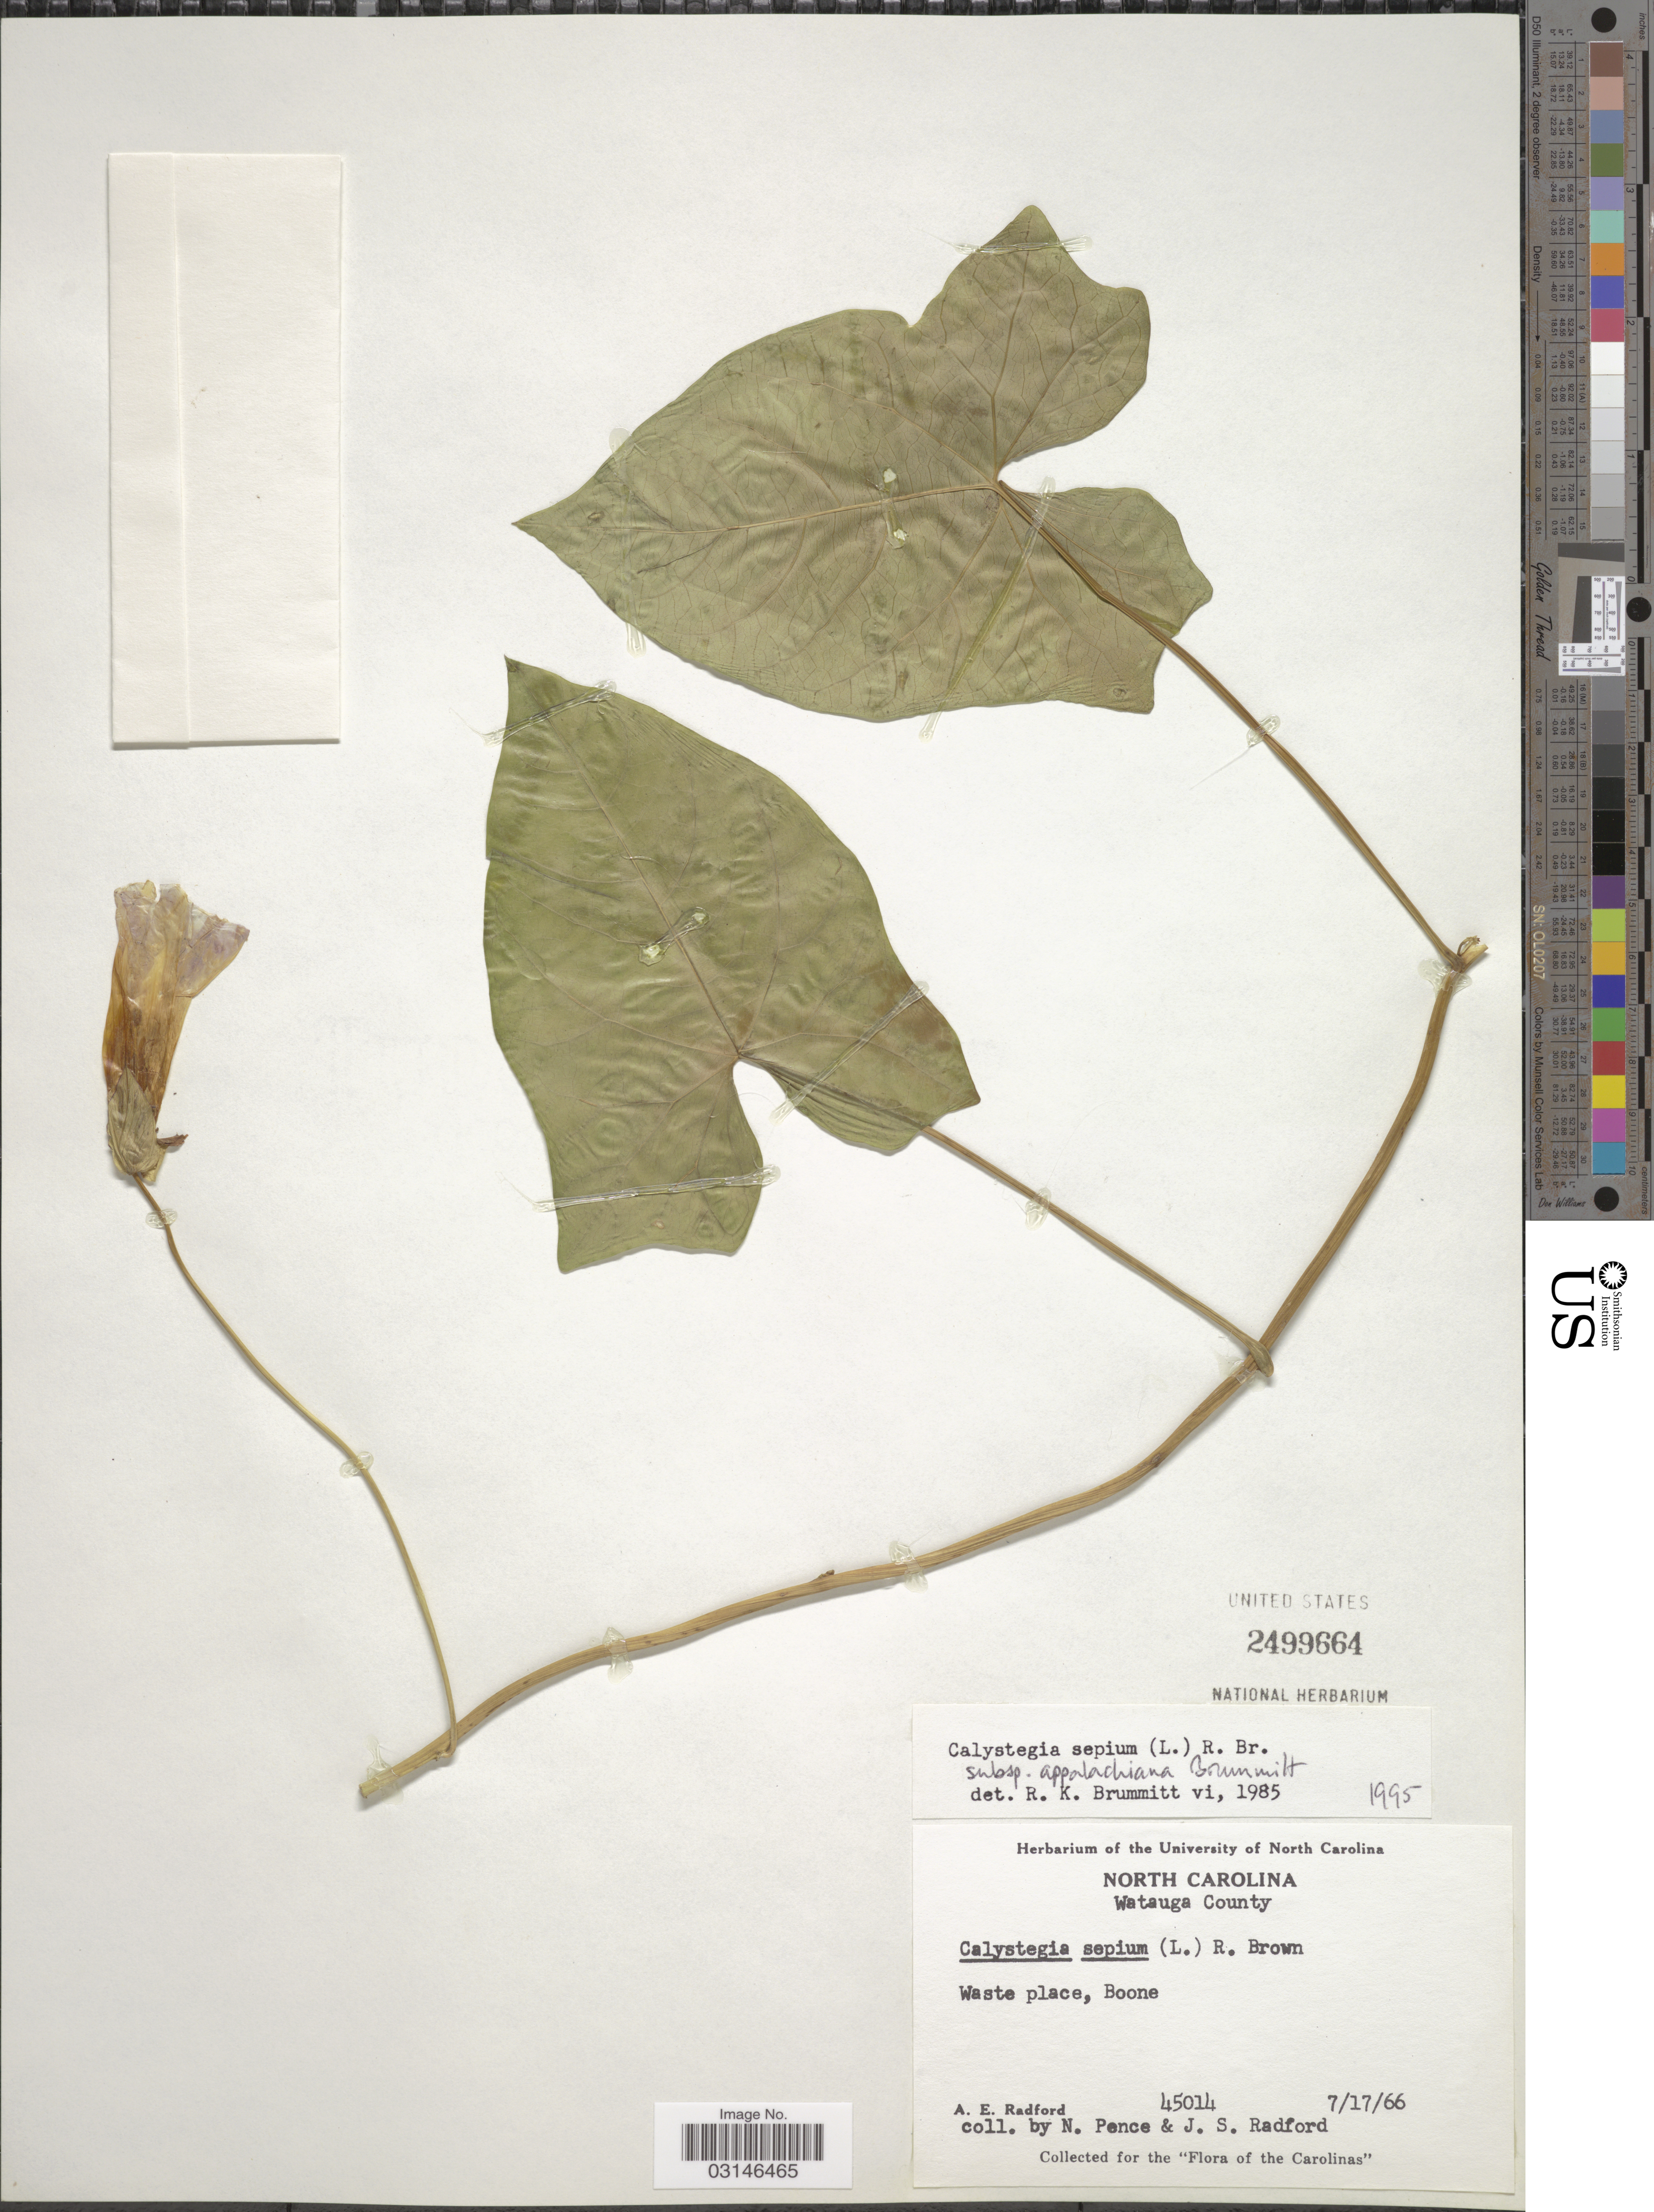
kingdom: Plantae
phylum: Tracheophyta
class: Magnoliopsida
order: Solanales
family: Convolvulaceae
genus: Calystegia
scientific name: Calystegia sepium subsp. appalachiana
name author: Brummitt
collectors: N. Pence, J. S. Radford & A. E. Radford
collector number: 45014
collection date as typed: Transcribed d/m/y: 17/7/66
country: United States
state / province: North Carolina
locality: Watauga County, Waste place, Boone.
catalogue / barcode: US 2499664